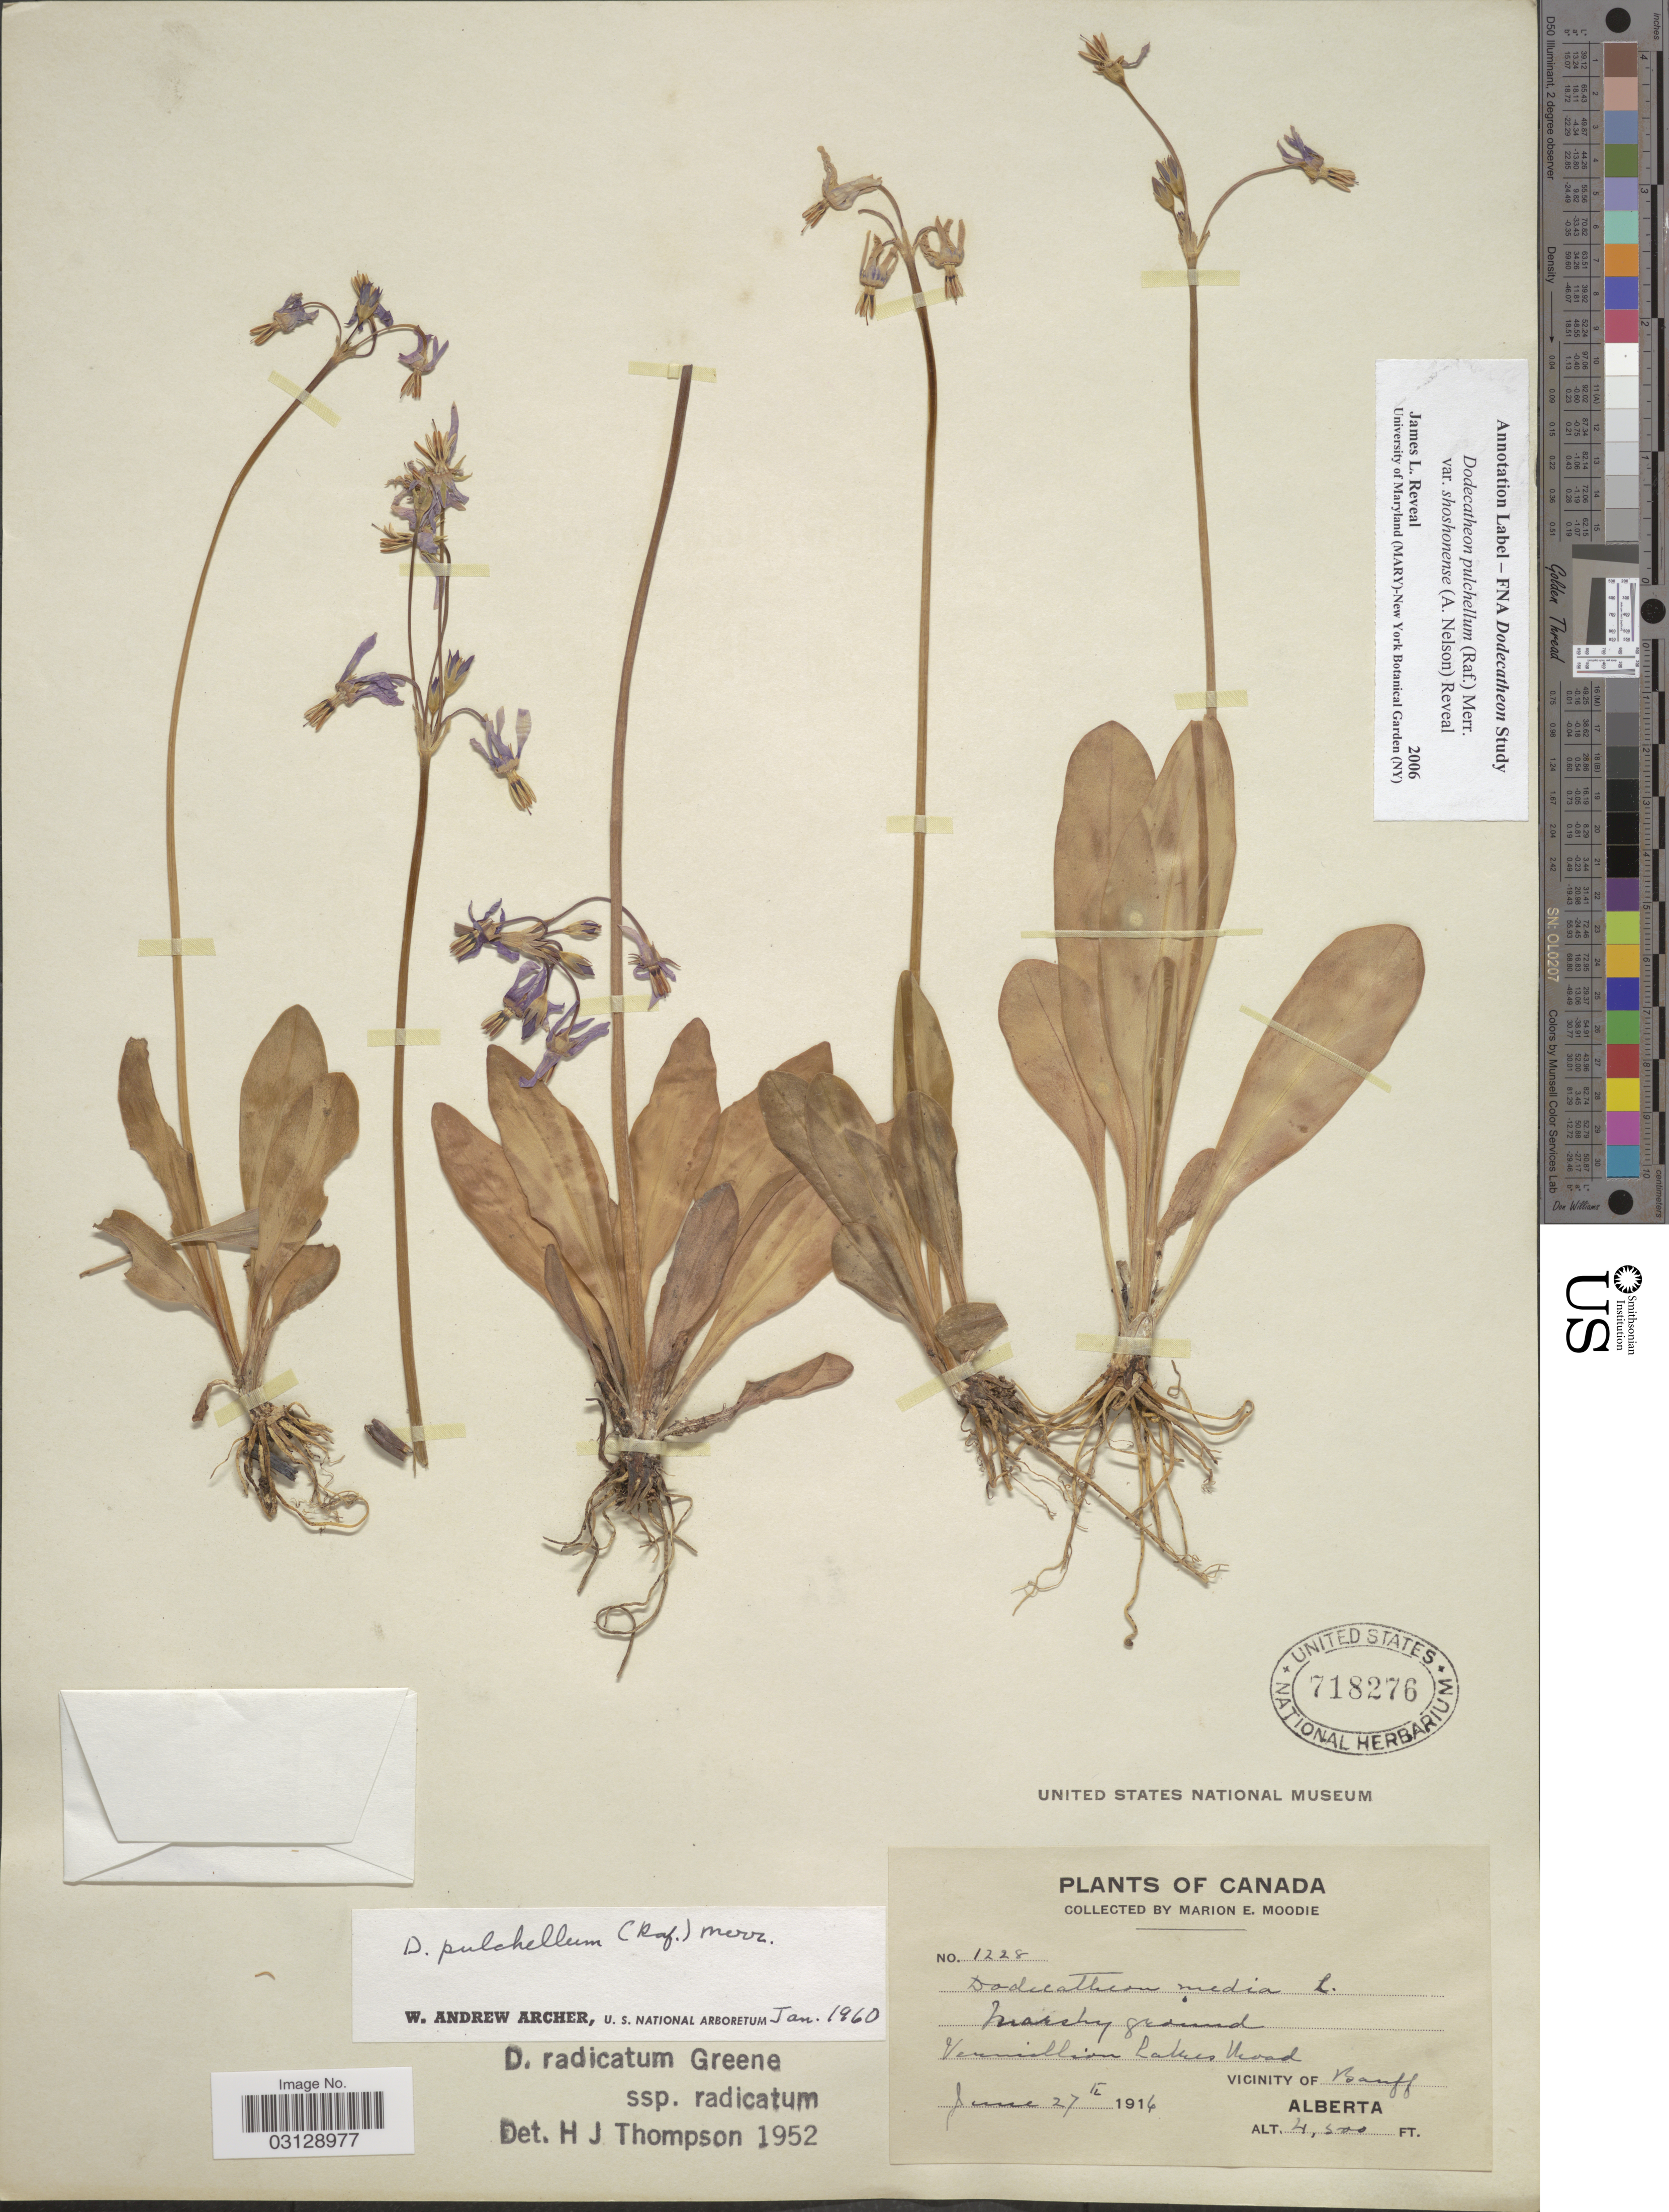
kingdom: Plantae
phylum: Tracheophyta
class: Magnoliopsida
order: Ericales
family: Primulaceae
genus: Dodecatheon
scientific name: Dodecatheon pulchellum var. shoshonense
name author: (A. Nelson) Reveal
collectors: M. E. Moodie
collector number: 1228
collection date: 1916-06-27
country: Canada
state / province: Alberta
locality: Vermillion Lakes Road. Vicinity of Banff.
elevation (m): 1372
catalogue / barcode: US 718276